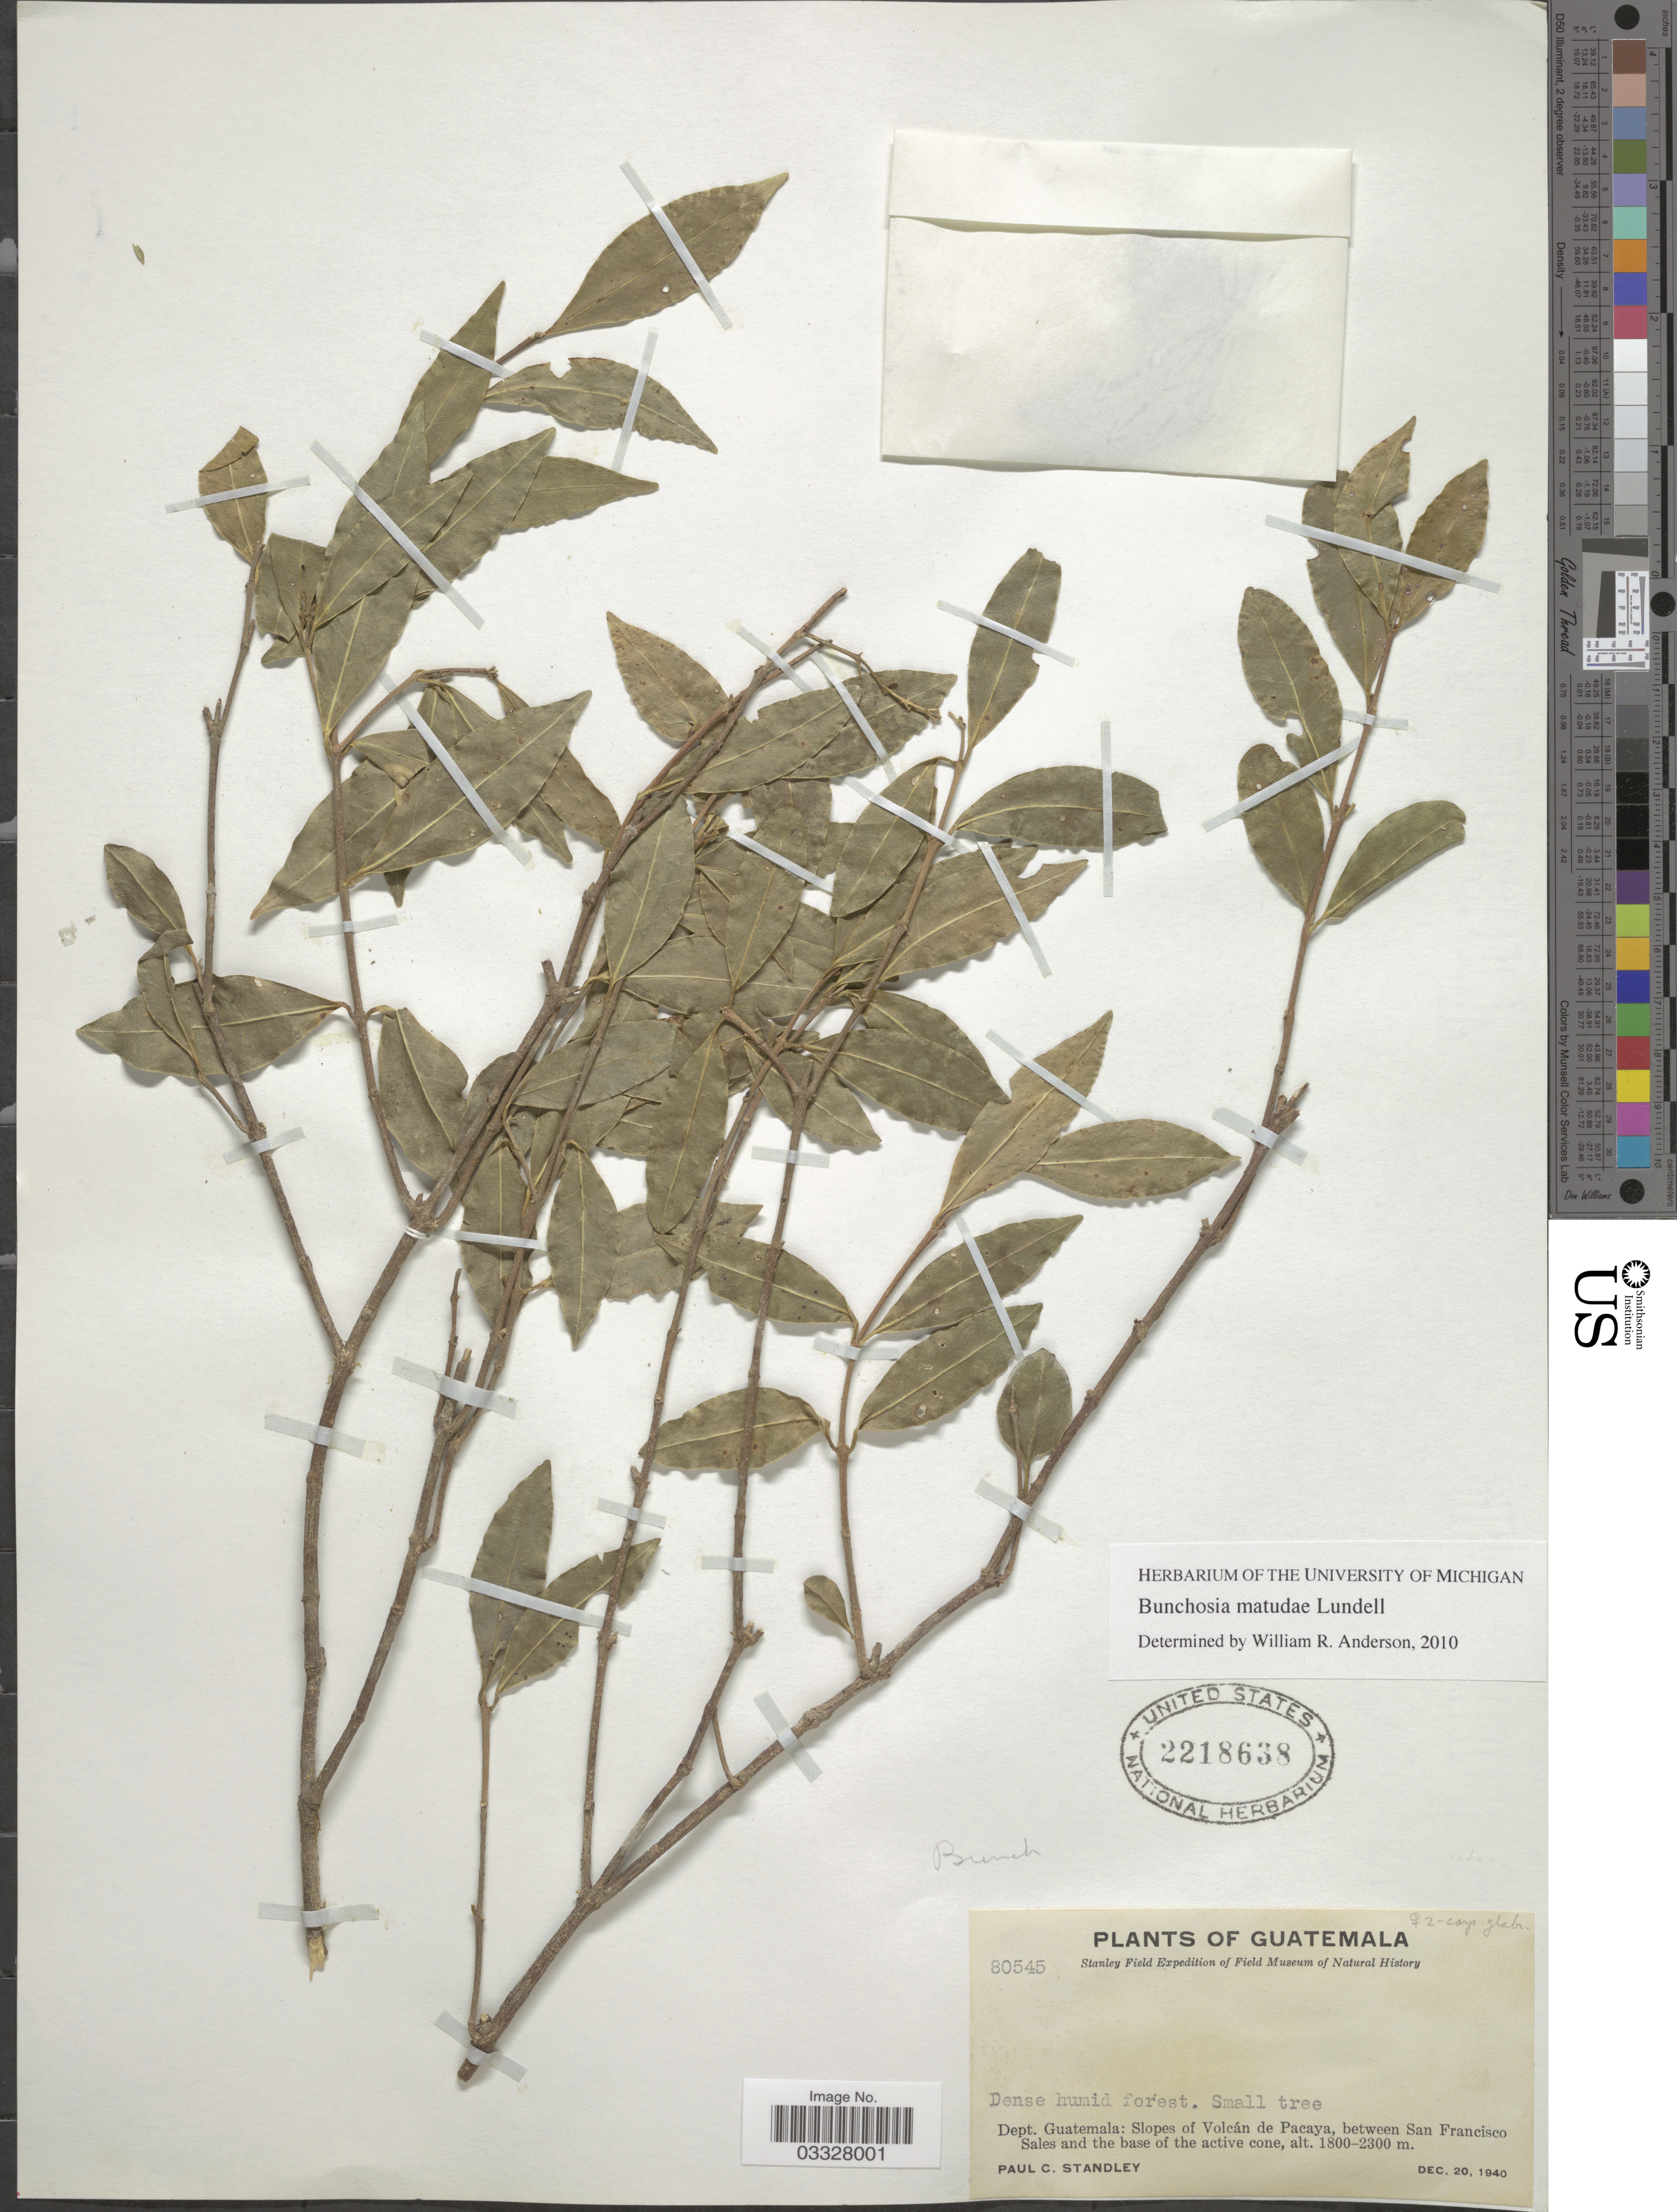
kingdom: Plantae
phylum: Tracheophyta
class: Magnoliopsida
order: Malpighiales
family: Malpighiaceae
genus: Bunchosia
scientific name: Bunchosia matudae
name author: Lundell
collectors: P. C. Standley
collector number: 80545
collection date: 1940-12-20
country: Guatemala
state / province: Guatemala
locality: Dept. Guatemala: Slopes of Volcán de Pacaya, between San Francisco Sales and the base of the active cone.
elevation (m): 1800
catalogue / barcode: US 2218638